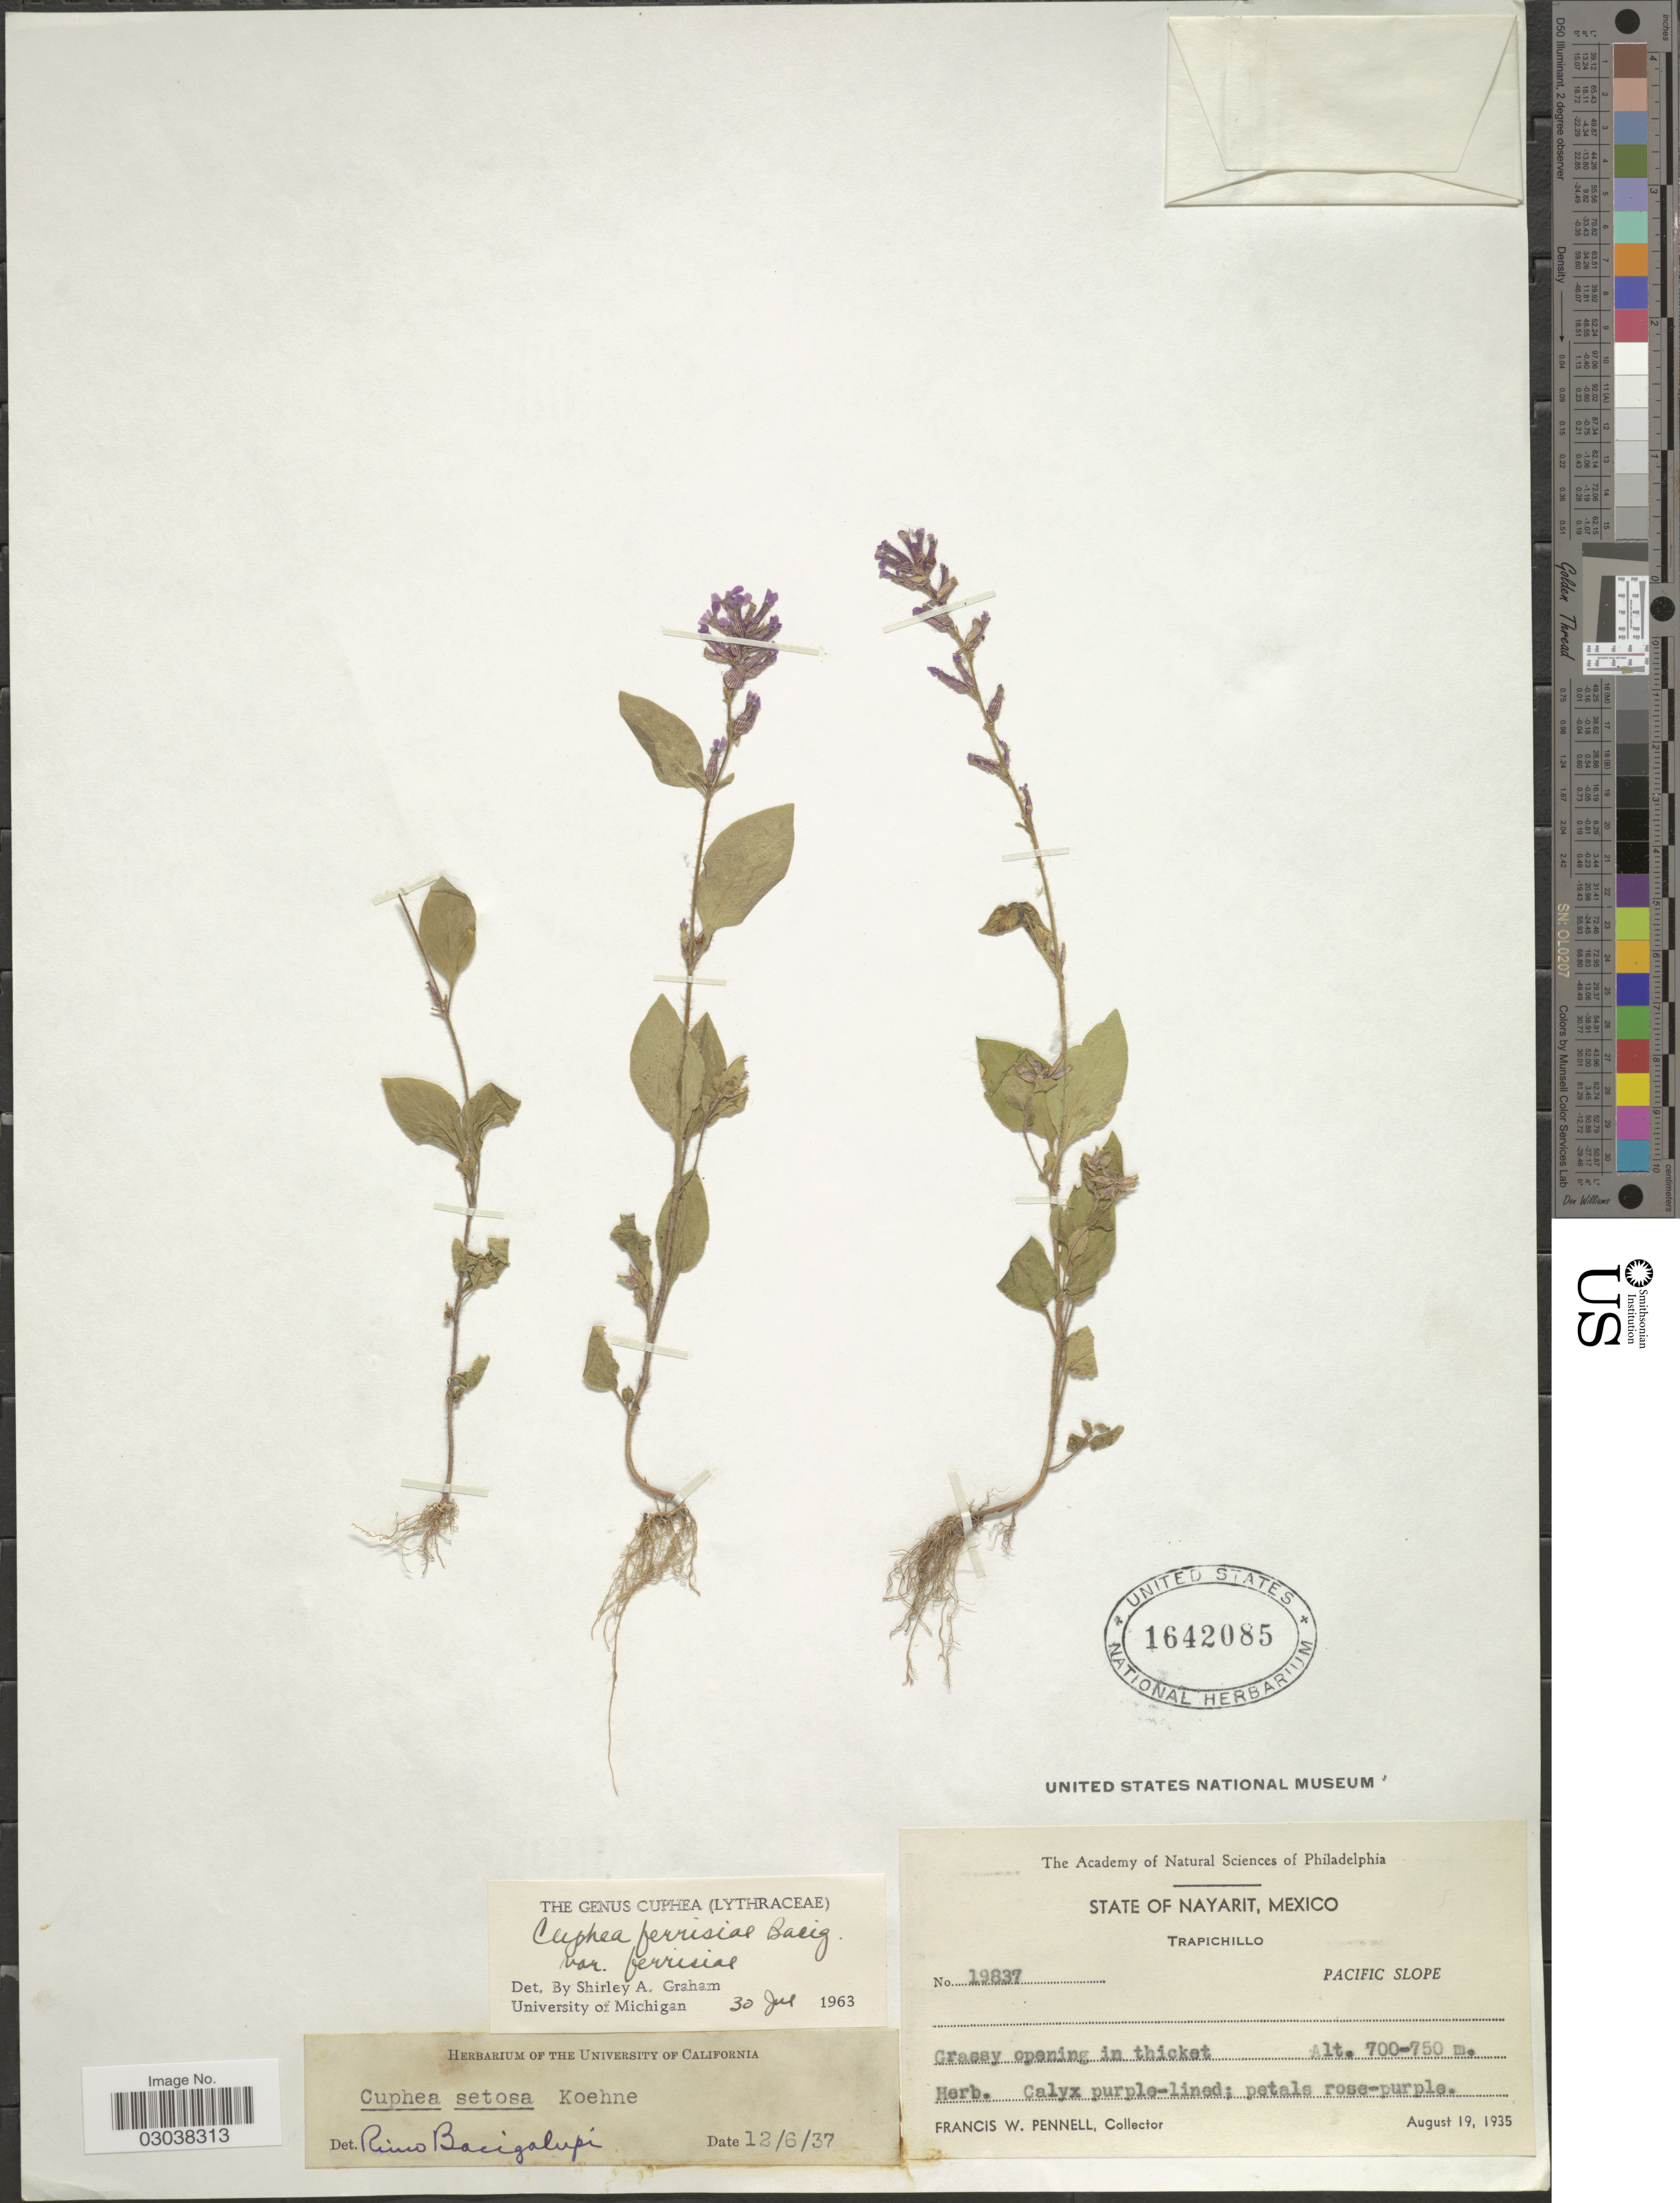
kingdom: Plantae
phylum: Tracheophyta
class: Magnoliopsida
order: Myrtales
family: Lythraceae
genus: Cuphea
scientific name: Cuphea ferrisiae var. ferrisiae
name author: Bacig.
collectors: F. W. Pennell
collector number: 19837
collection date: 1935-08-19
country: Mexico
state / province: Nayarit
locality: Trapichillo. Pacific Slope.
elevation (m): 700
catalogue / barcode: US 1642085